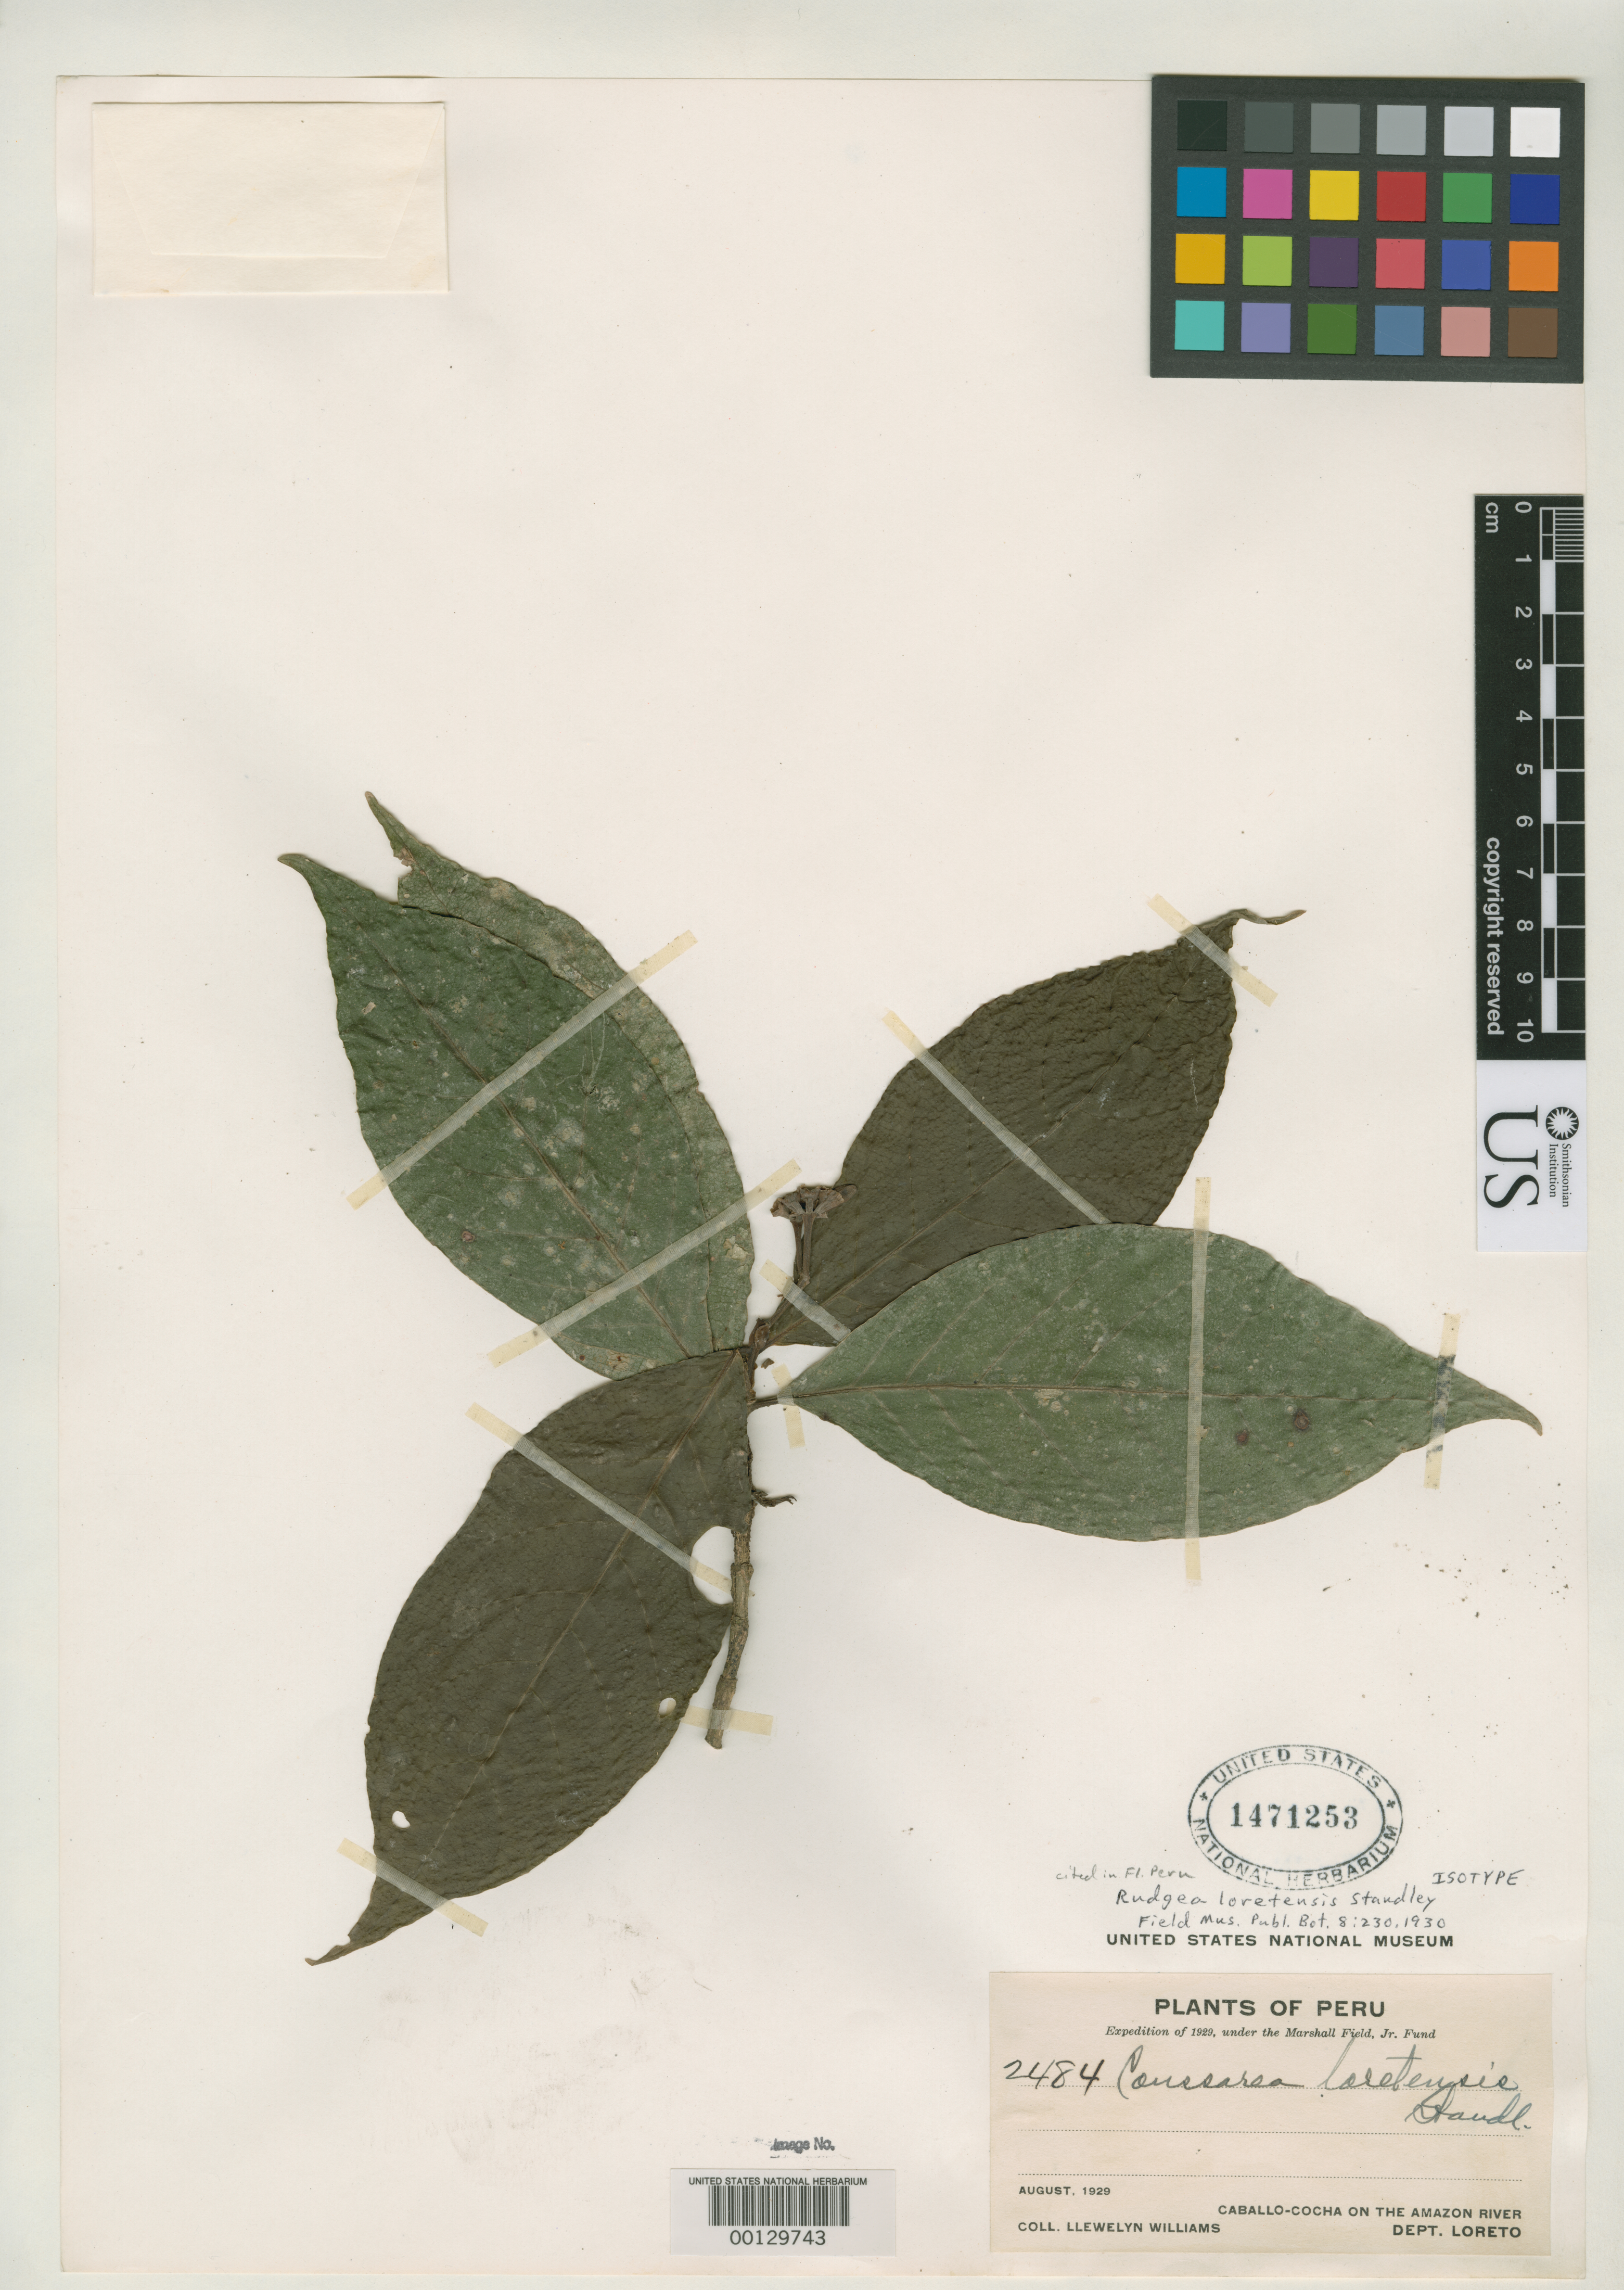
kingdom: Plantae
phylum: Tracheophyta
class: Magnoliopsida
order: Gentianales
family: Rubiaceae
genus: Rudgea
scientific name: Rudgea loretensis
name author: Standl.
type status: Isotype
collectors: Ll. Williams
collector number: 2484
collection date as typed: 11 Aug 1929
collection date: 1929-08-11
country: Peru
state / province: Loreto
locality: Caballo-Cocha, Amazon River.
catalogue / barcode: US 1471253